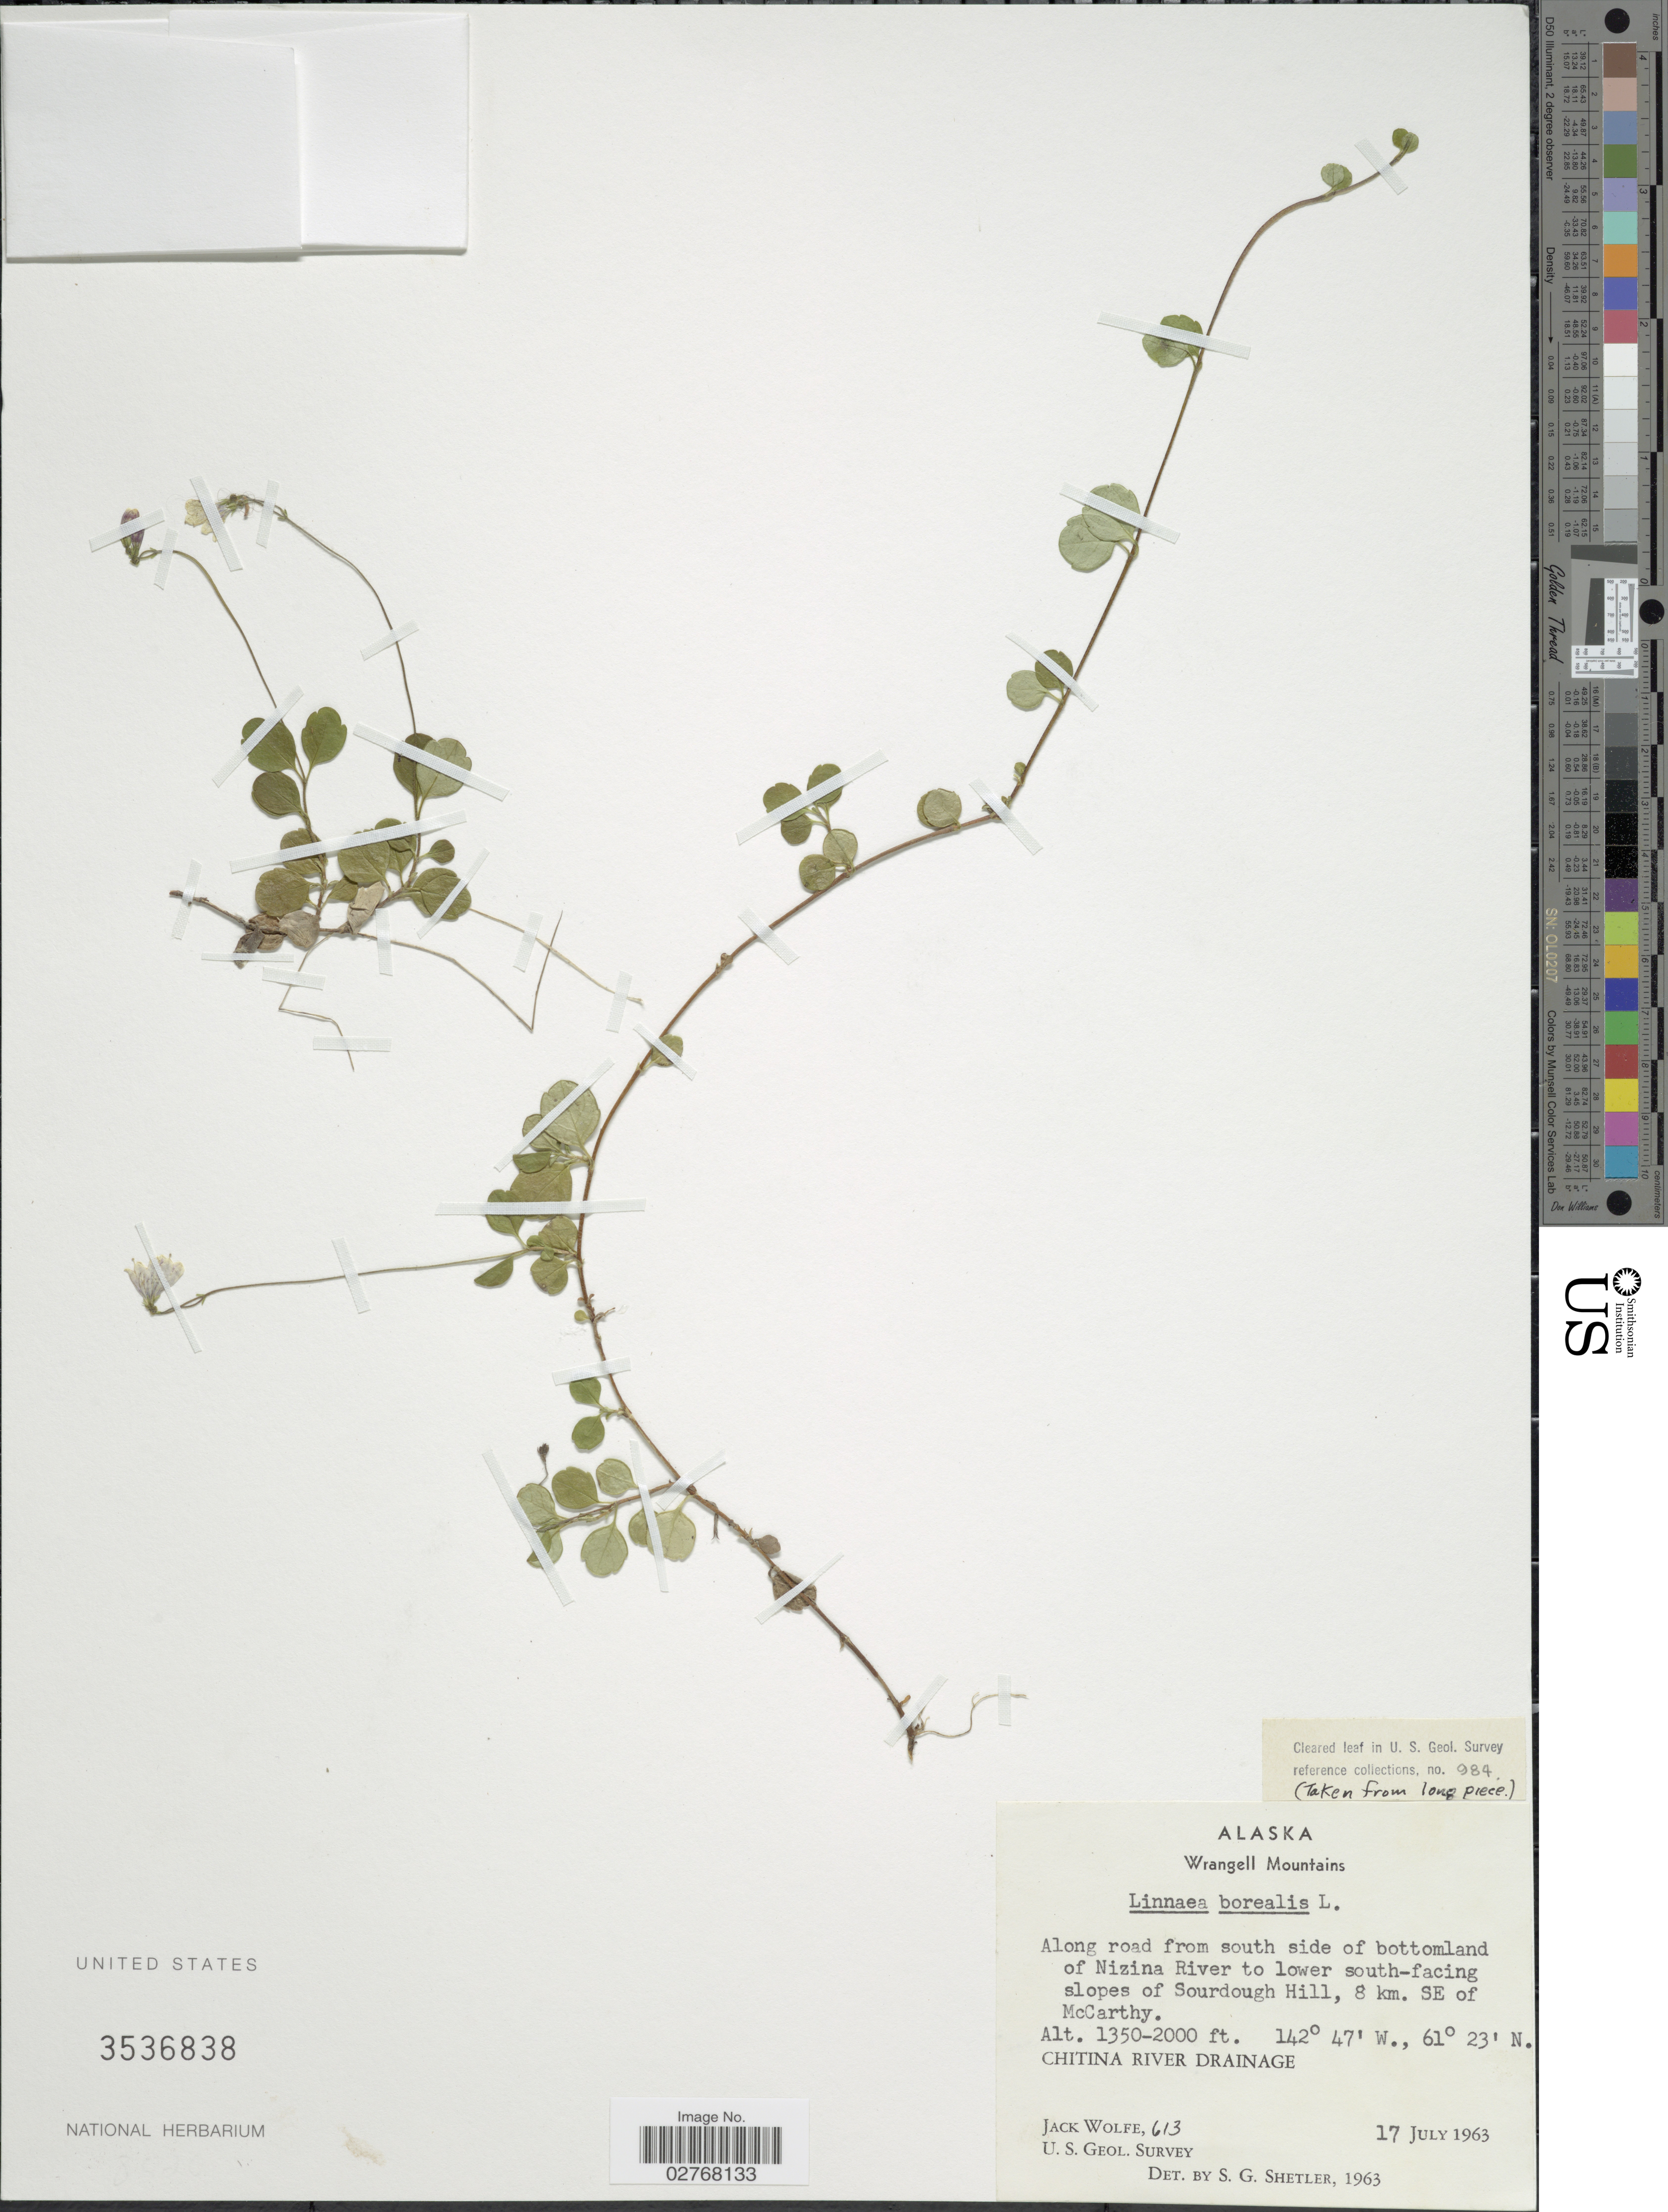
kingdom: Plantae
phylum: Tracheophyta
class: Magnoliopsida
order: Dipsacales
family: Caprifoliaceae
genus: Linnaea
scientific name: Linnaea borealis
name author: L.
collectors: J. Wolfe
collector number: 613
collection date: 1963-07-17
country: United States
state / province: Alaska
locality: Wrangell Mountains, along road from south side of bottomland of Nizina River to lower south-facing slopes of Sourdough Hill, 8 km. SE of McCarthy, Chitina River Drainage.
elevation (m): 411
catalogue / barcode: US 3536838